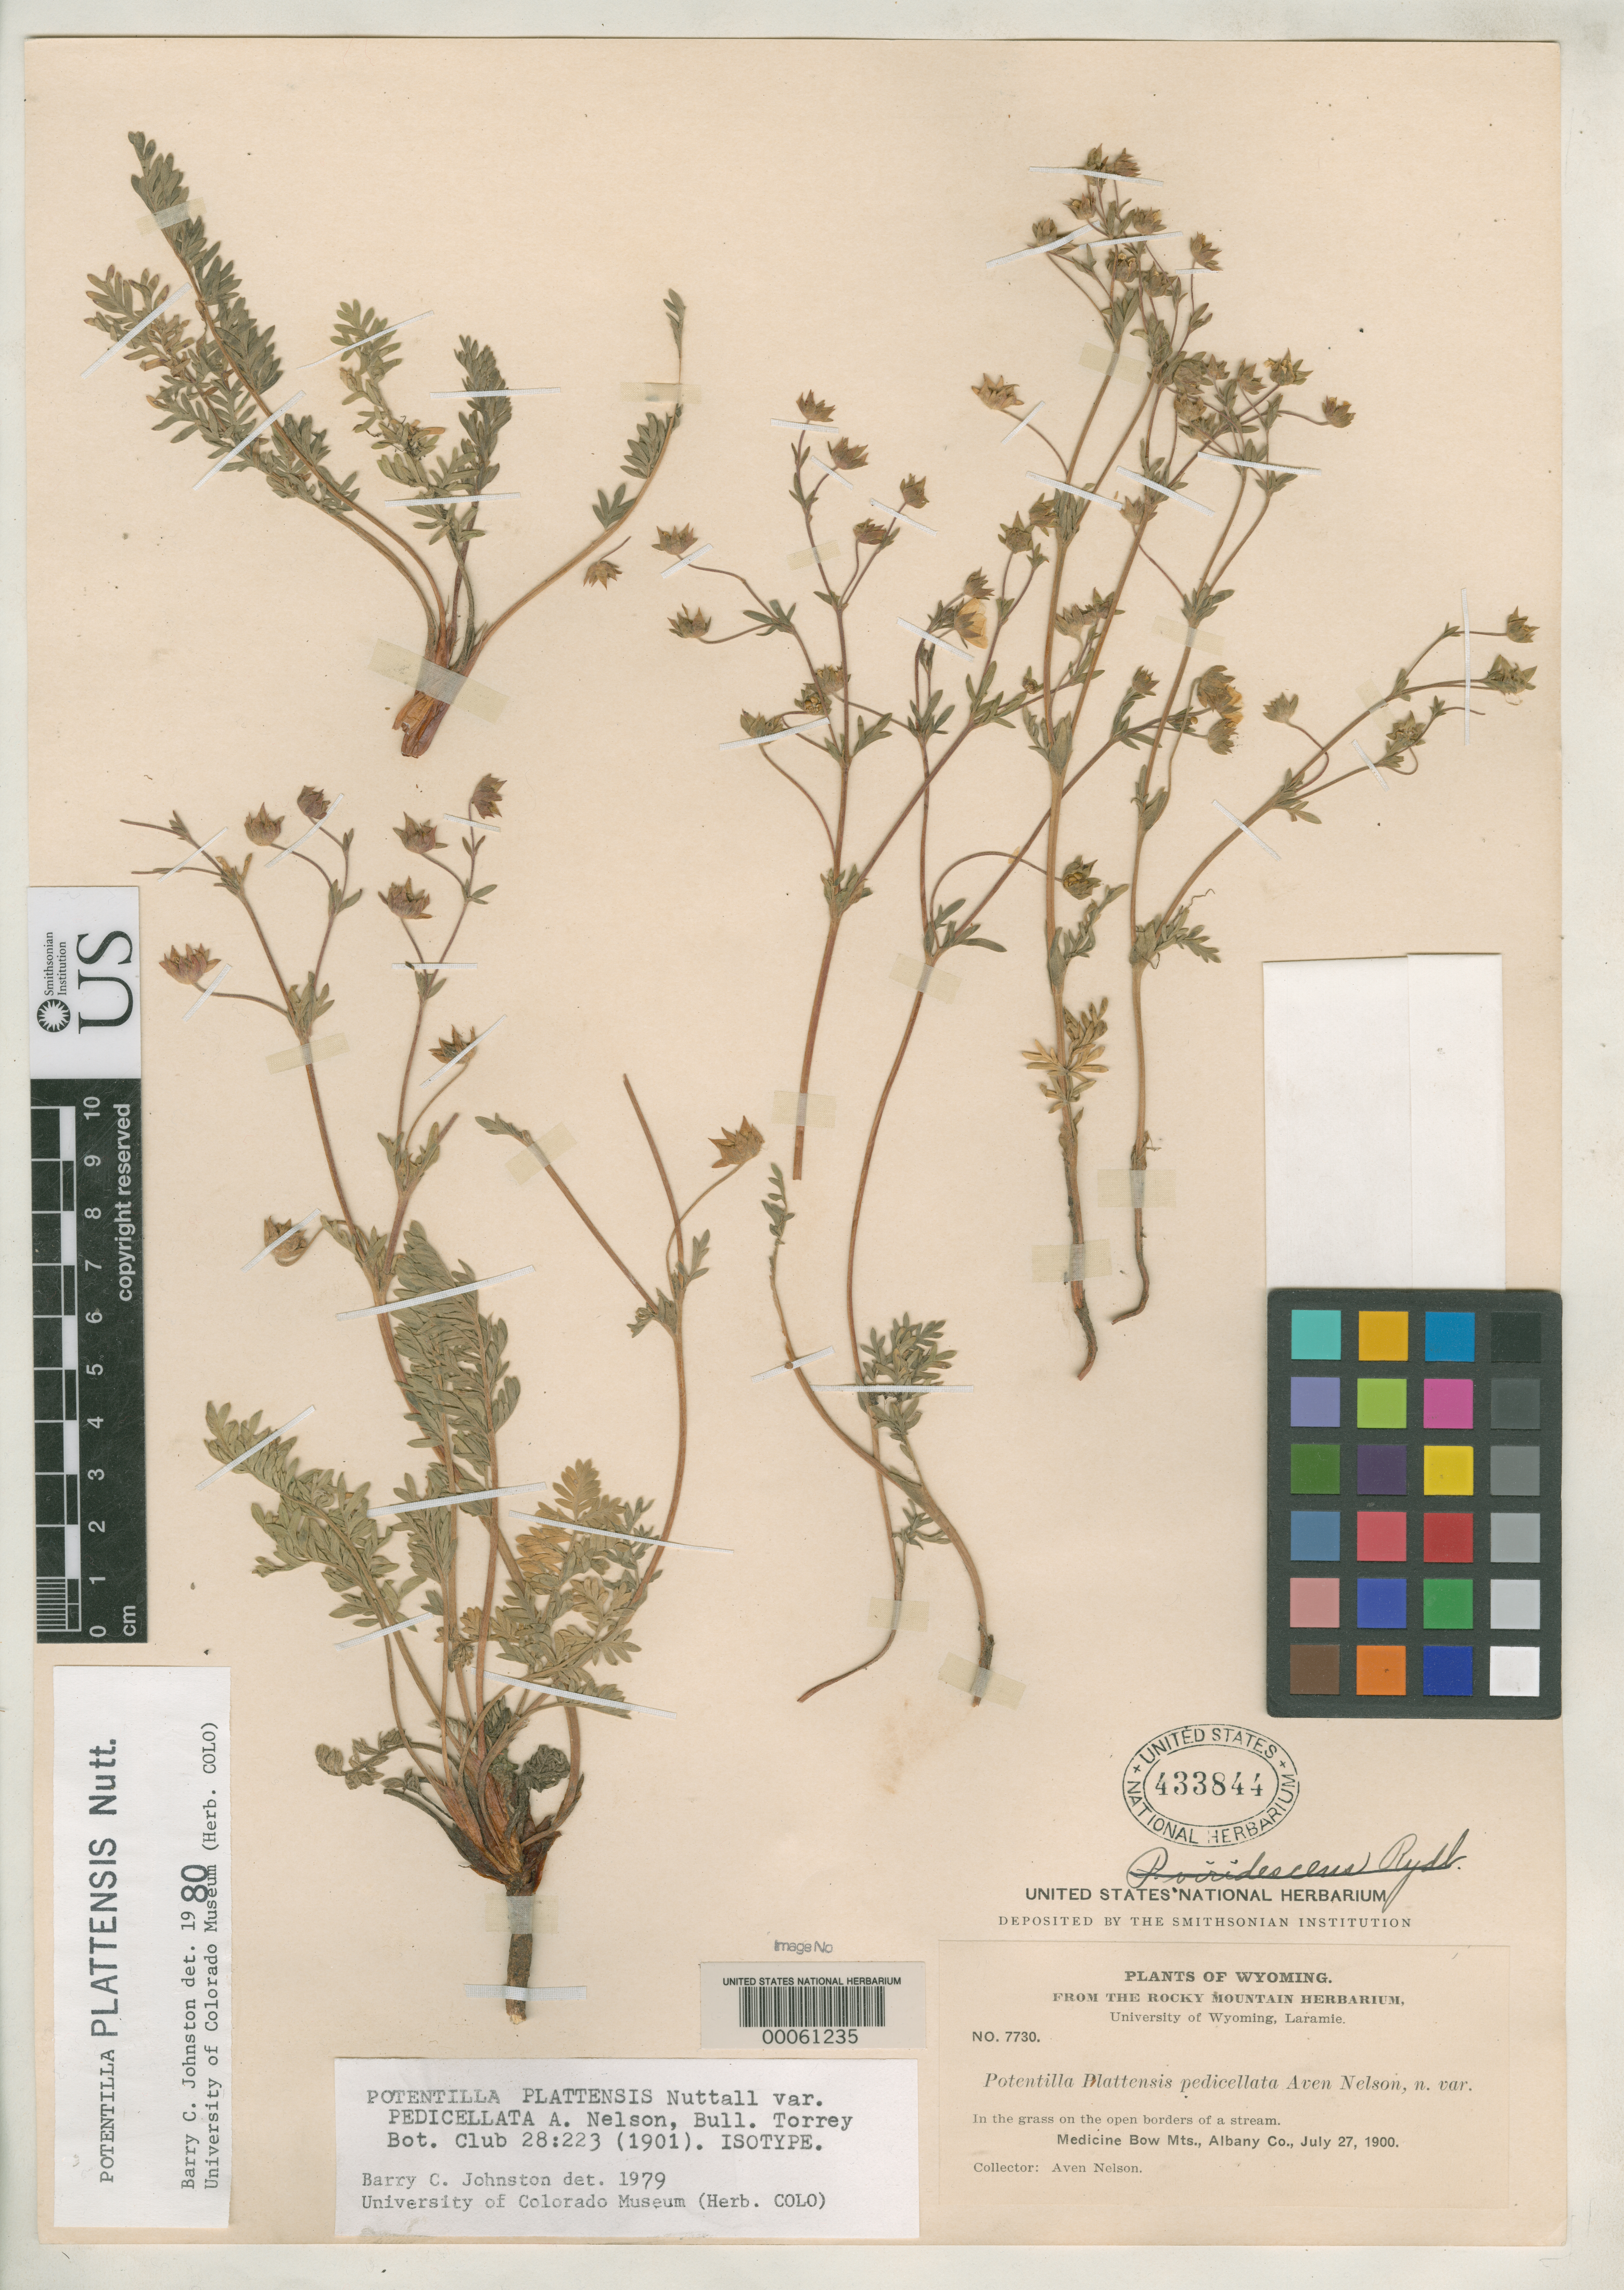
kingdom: Plantae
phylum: Tracheophyta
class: Magnoliopsida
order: Rosales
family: Rosaceae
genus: Potentilla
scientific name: Potentilla plattensis var. pedicellata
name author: A. Nelson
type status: Isotype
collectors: A. Nelson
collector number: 7730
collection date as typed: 27 Jul 1900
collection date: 1900-07-27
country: United States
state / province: Wyoming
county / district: Albany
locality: Medicine Bow Mts.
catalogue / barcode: US 433844